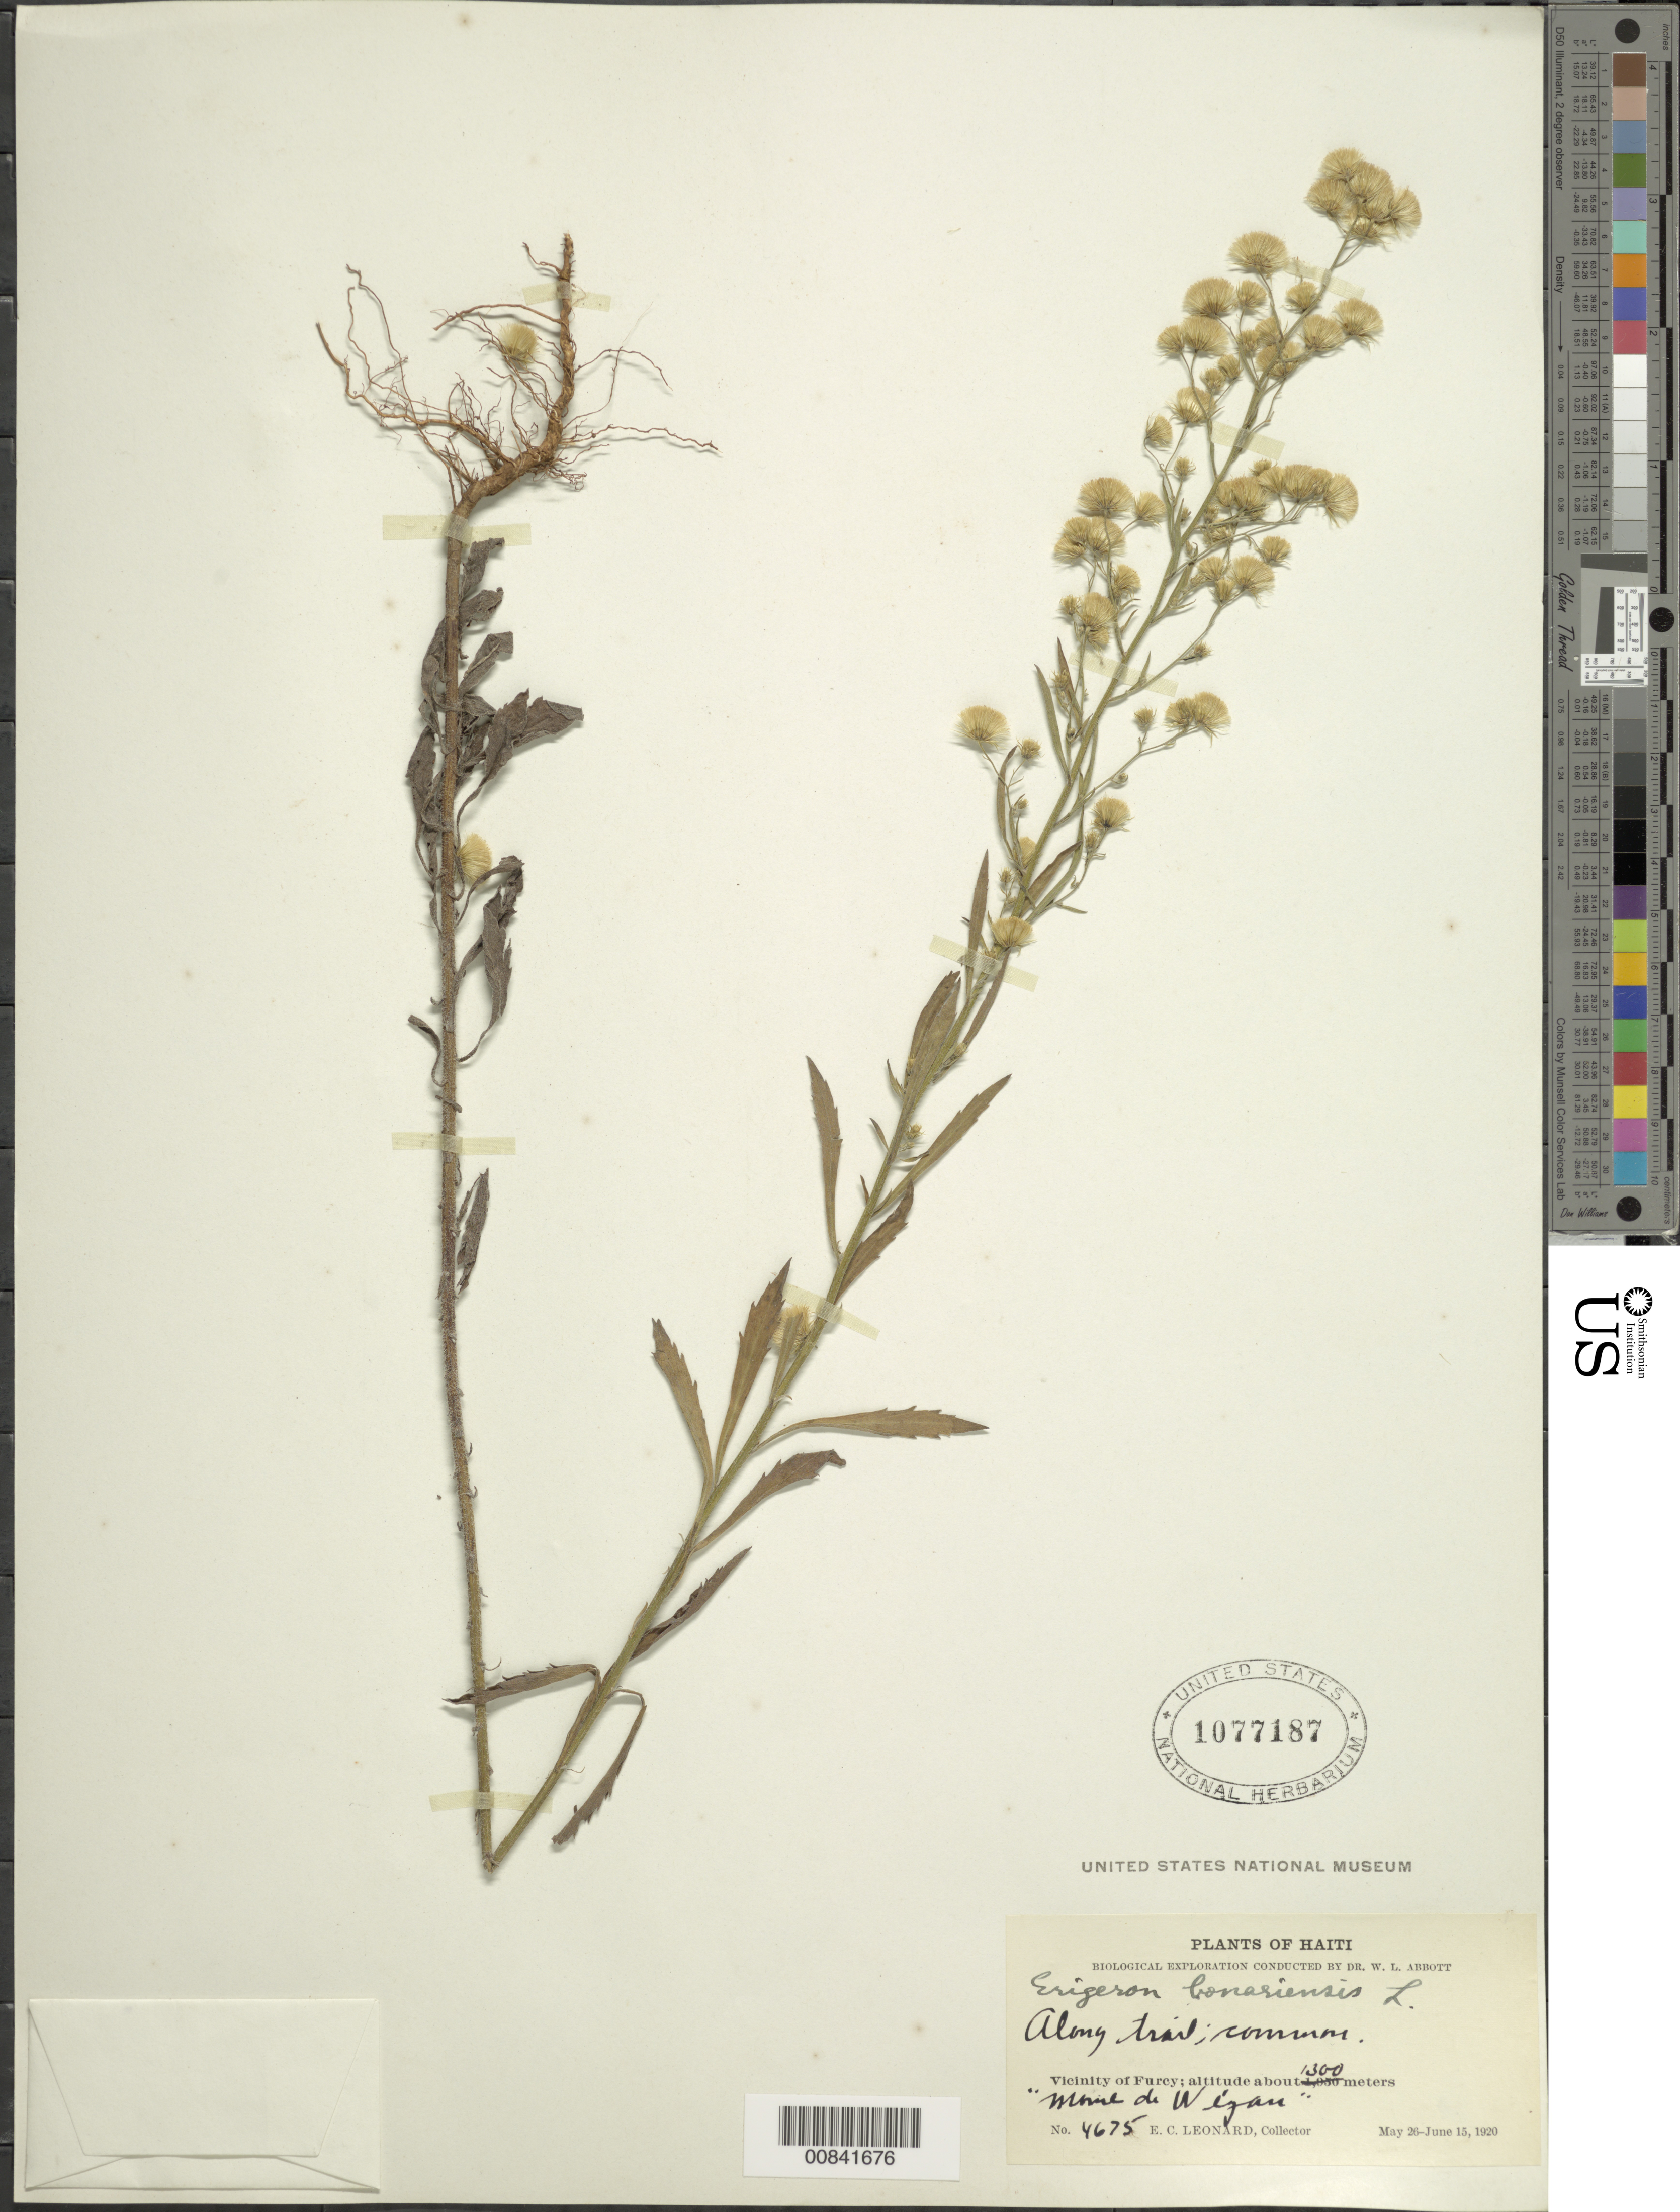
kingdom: Plantae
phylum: Tracheophyta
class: Magnoliopsida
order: Asterales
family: Asteraceae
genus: Conyza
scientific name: Conyza bonariensis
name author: (L.) Cronq.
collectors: E. C. Leonard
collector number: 4675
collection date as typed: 26 May 1920 to 15 Jun 1920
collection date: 1920-05-26/1920-06-15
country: Haiti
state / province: Ouest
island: Hispaniola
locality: Vicinity of Furcy, Morne de Wézan, along trail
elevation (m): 1300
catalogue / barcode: US 1077187